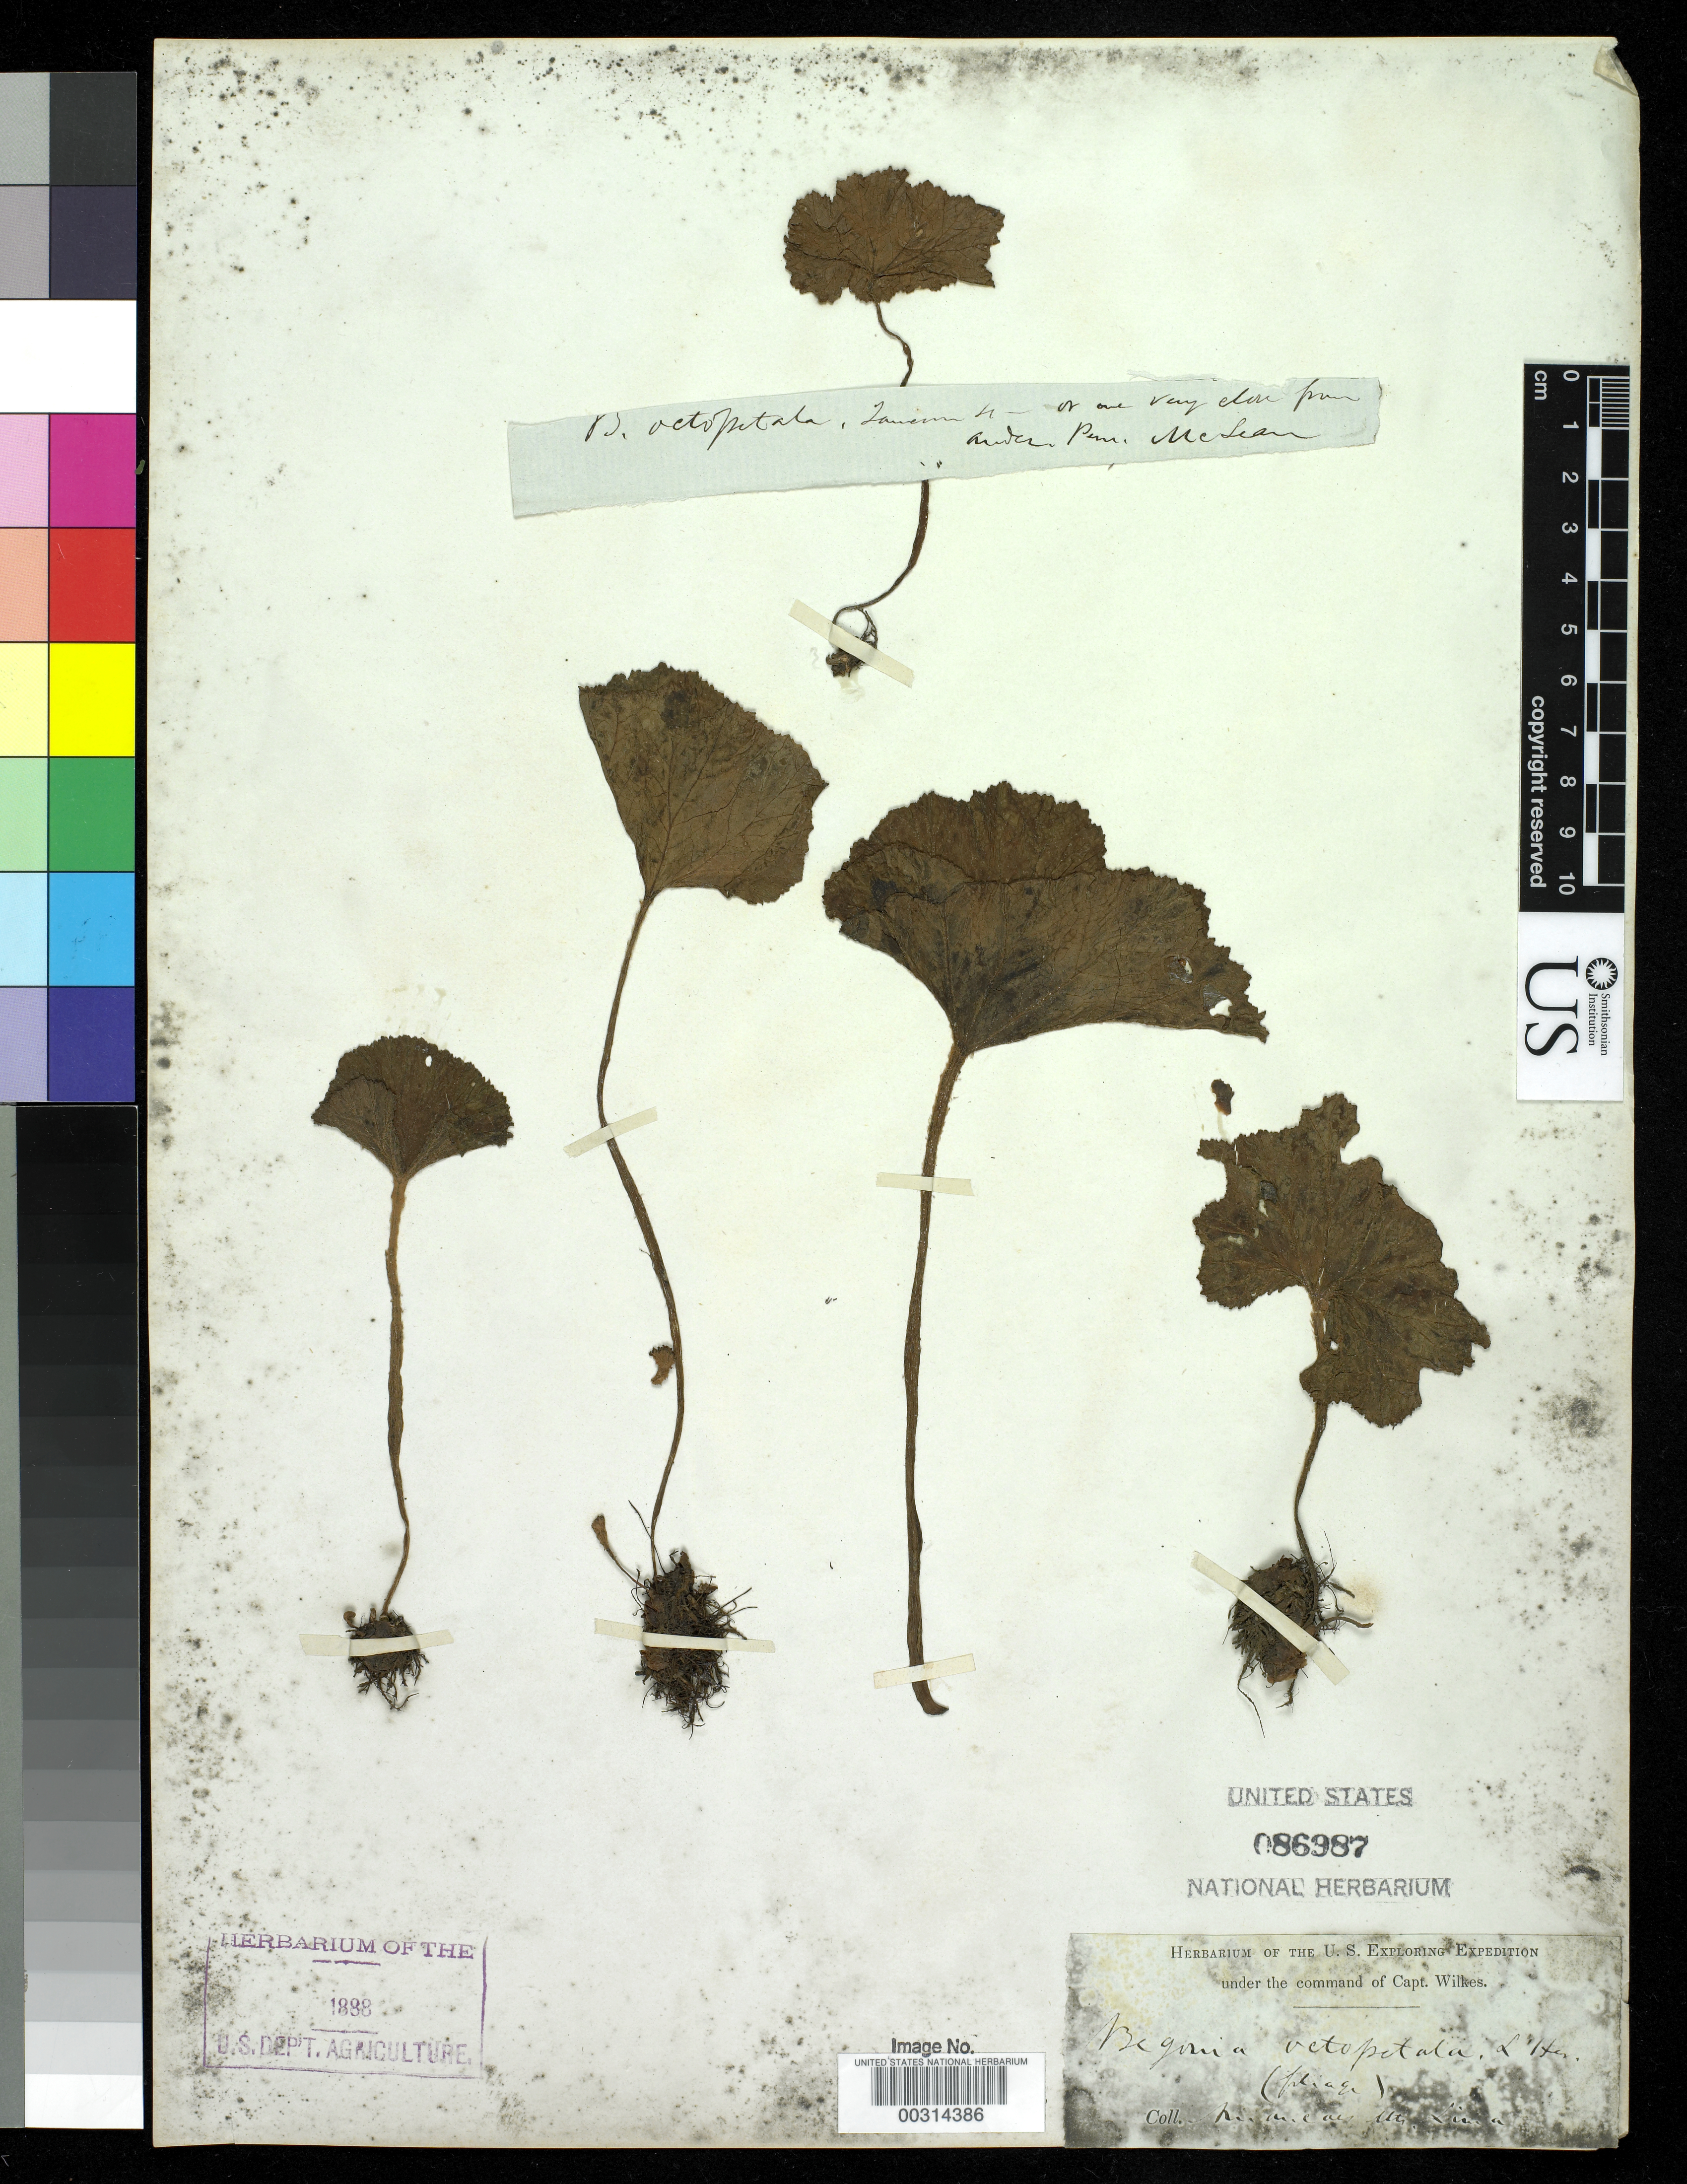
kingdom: Plantae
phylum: Tracheophyta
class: Magnoliopsida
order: Cucurbitales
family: Begoniaceae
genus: Begonia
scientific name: Begonia octopetala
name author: L'Hér.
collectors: Wilkes Explor. Exped.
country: Peru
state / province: Lima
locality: Huancaes mountains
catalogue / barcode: US 86987